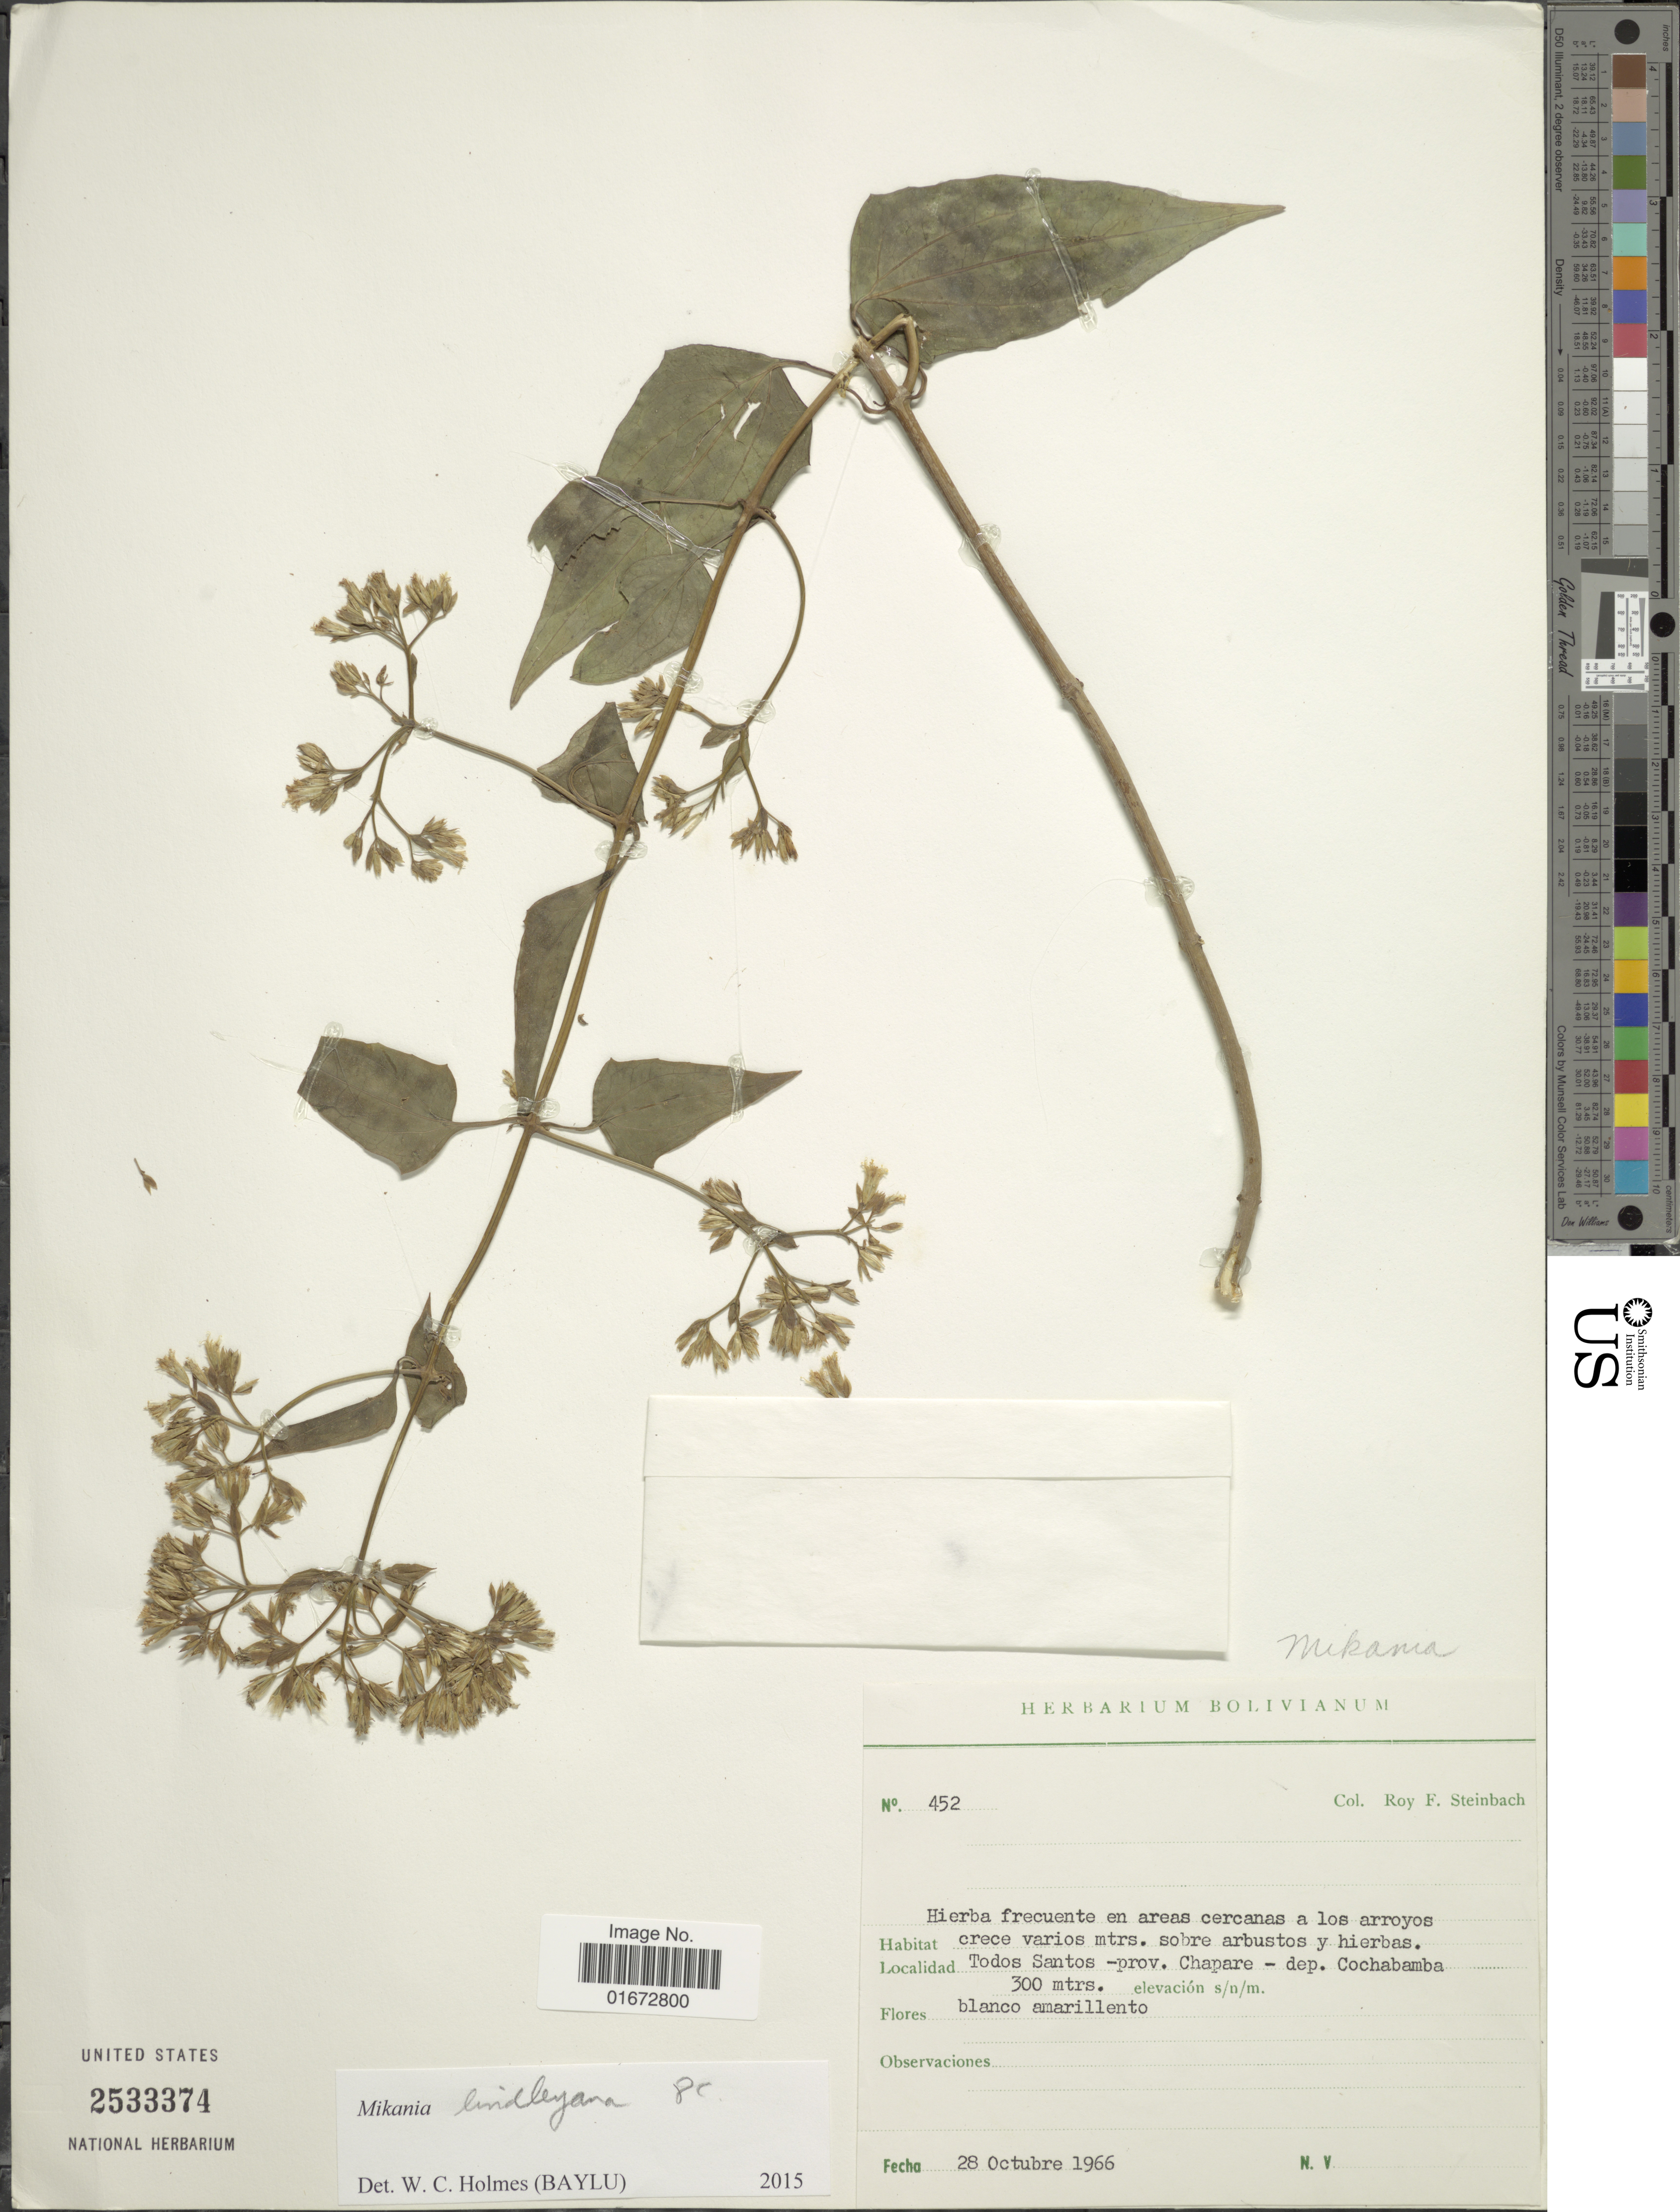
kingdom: Plantae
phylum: Tracheophyta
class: Magnoliopsida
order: Asterales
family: Asteraceae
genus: Mikania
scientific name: Mikania lindleyana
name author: DC.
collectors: R. F. Steinbach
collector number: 452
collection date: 1966-10-28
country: Bolivia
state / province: Cochabamba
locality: Todos Santos - prov. Chapare - dep. Cochabamba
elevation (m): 300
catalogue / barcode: US 2533374